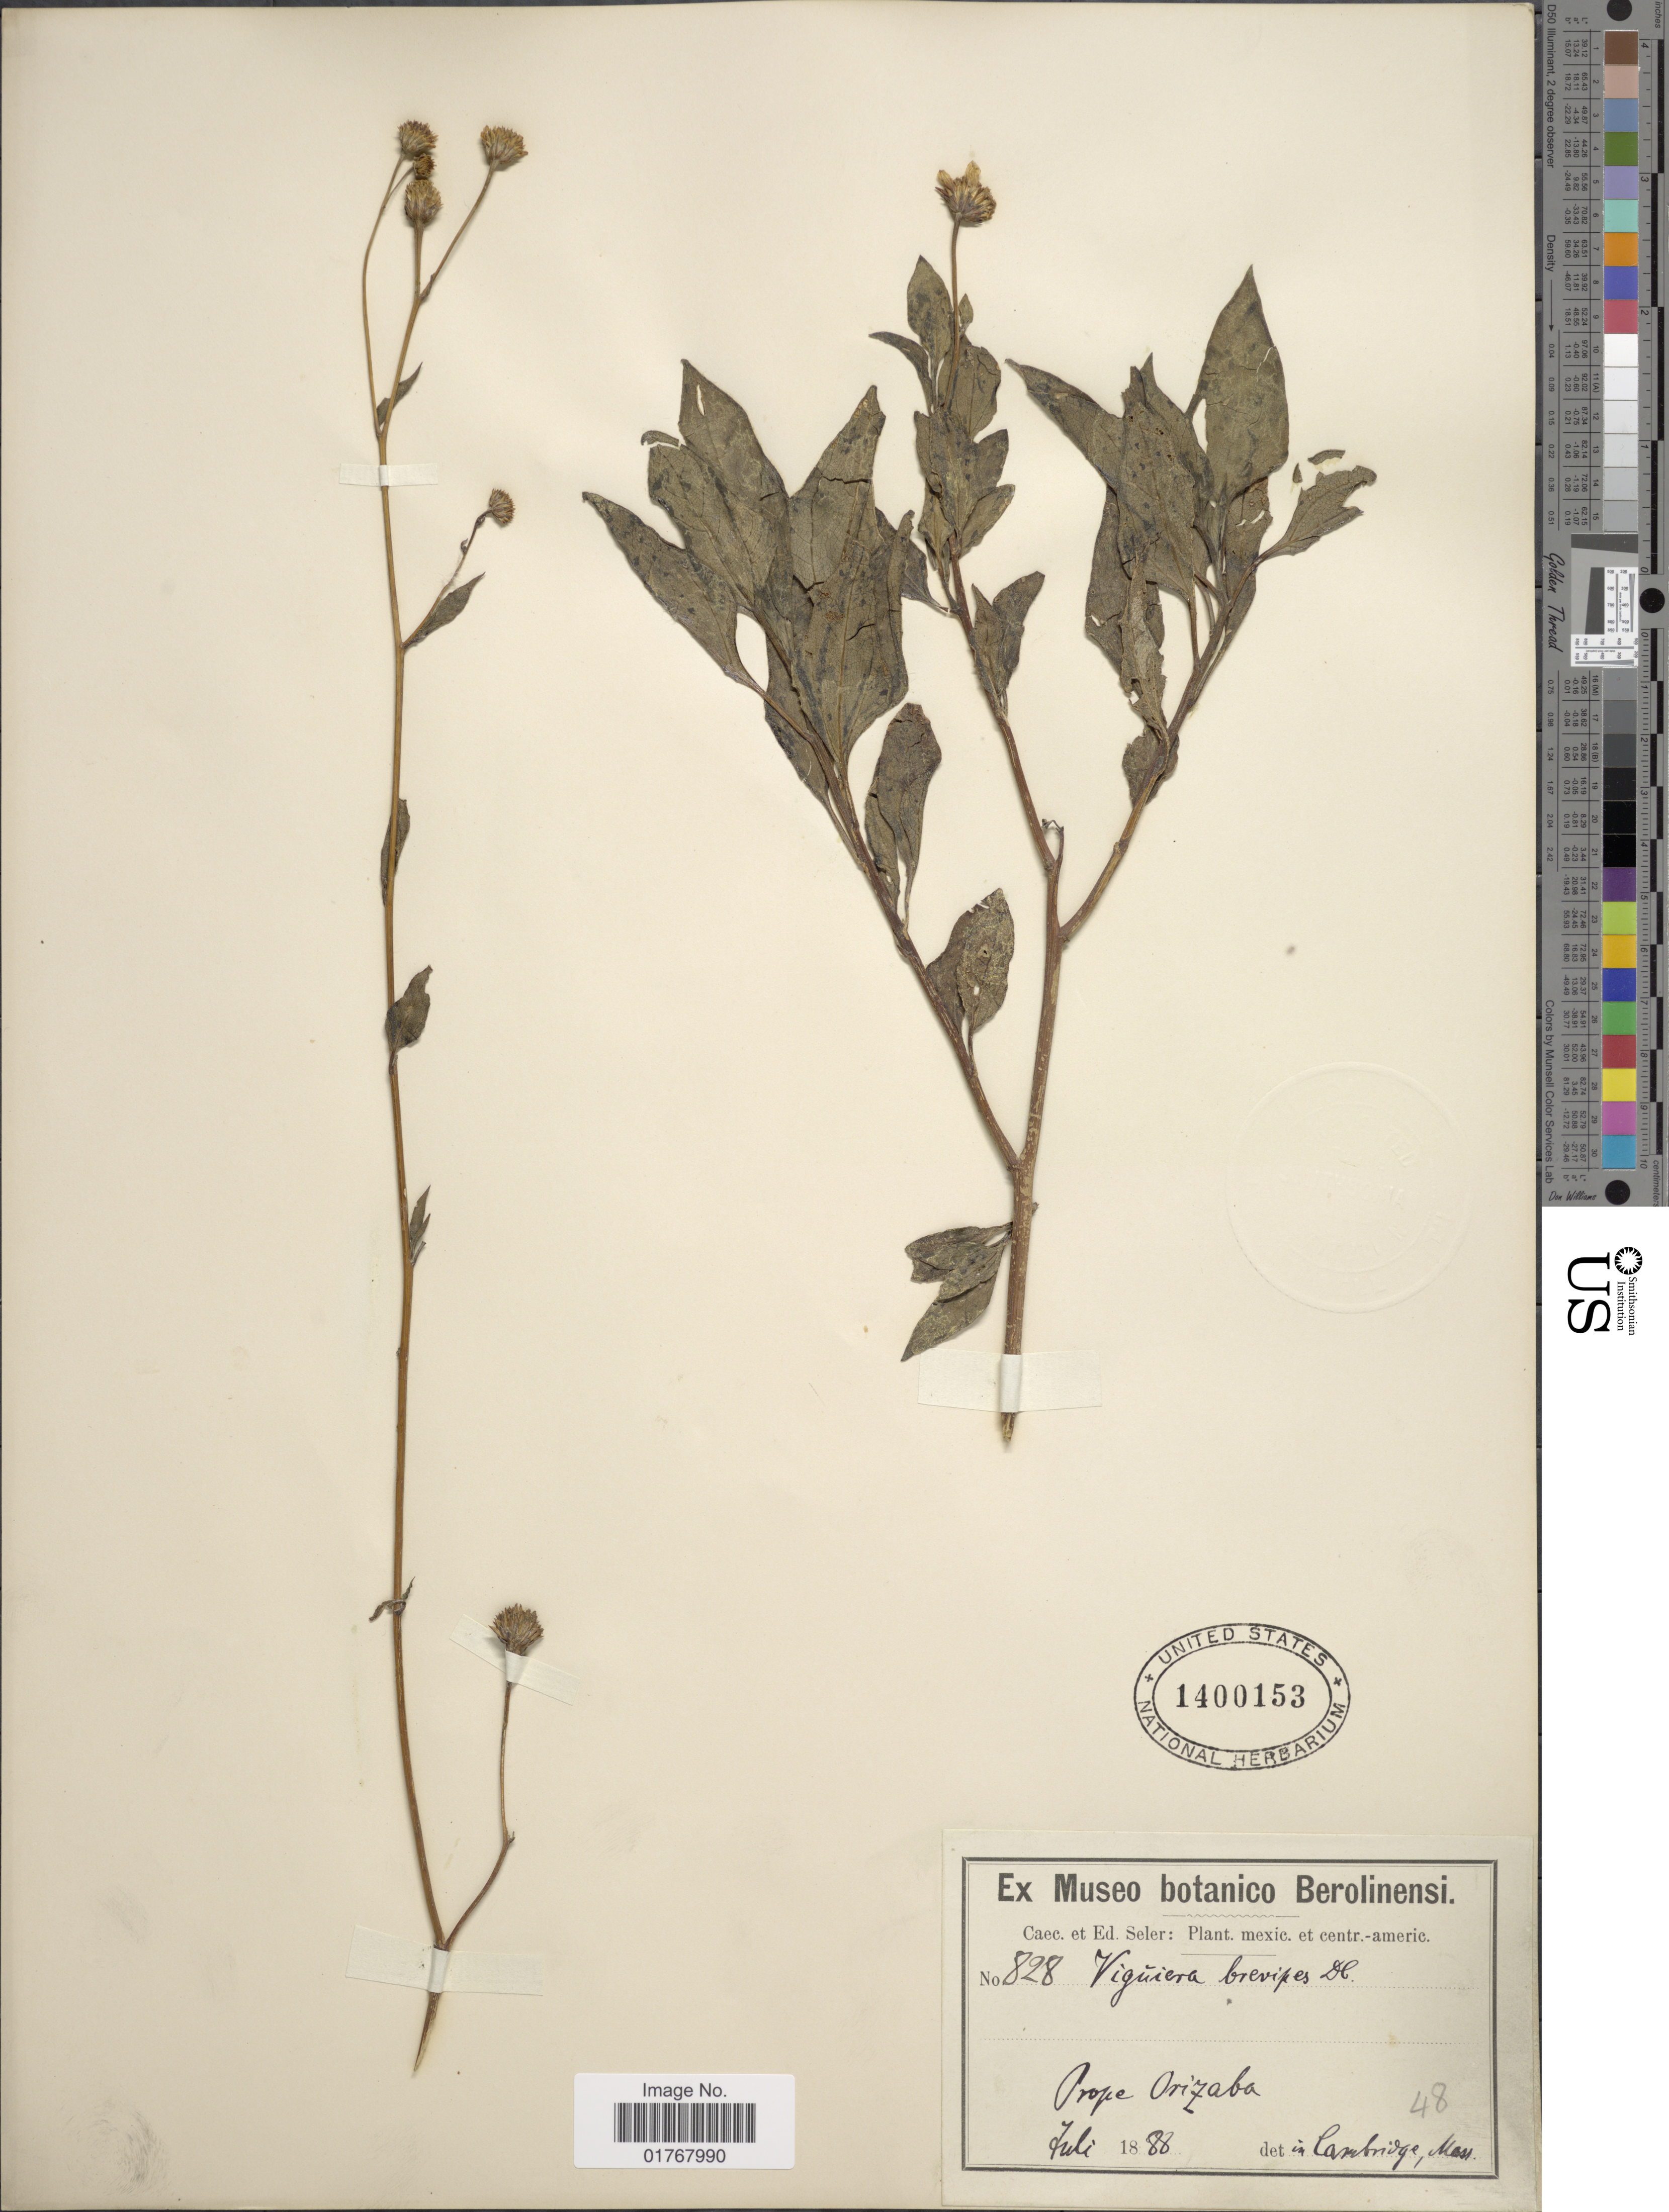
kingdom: Plantae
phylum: Tracheophyta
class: Magnoliopsida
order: Asterales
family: Asteraceae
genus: Viguiera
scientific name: Viguiera dentata var. brevipes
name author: (DC.) S.F. Blake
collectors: ex Caec. et Ed Seler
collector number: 828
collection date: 1888-07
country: Mexico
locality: Prope Orizaba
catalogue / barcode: US 1400153